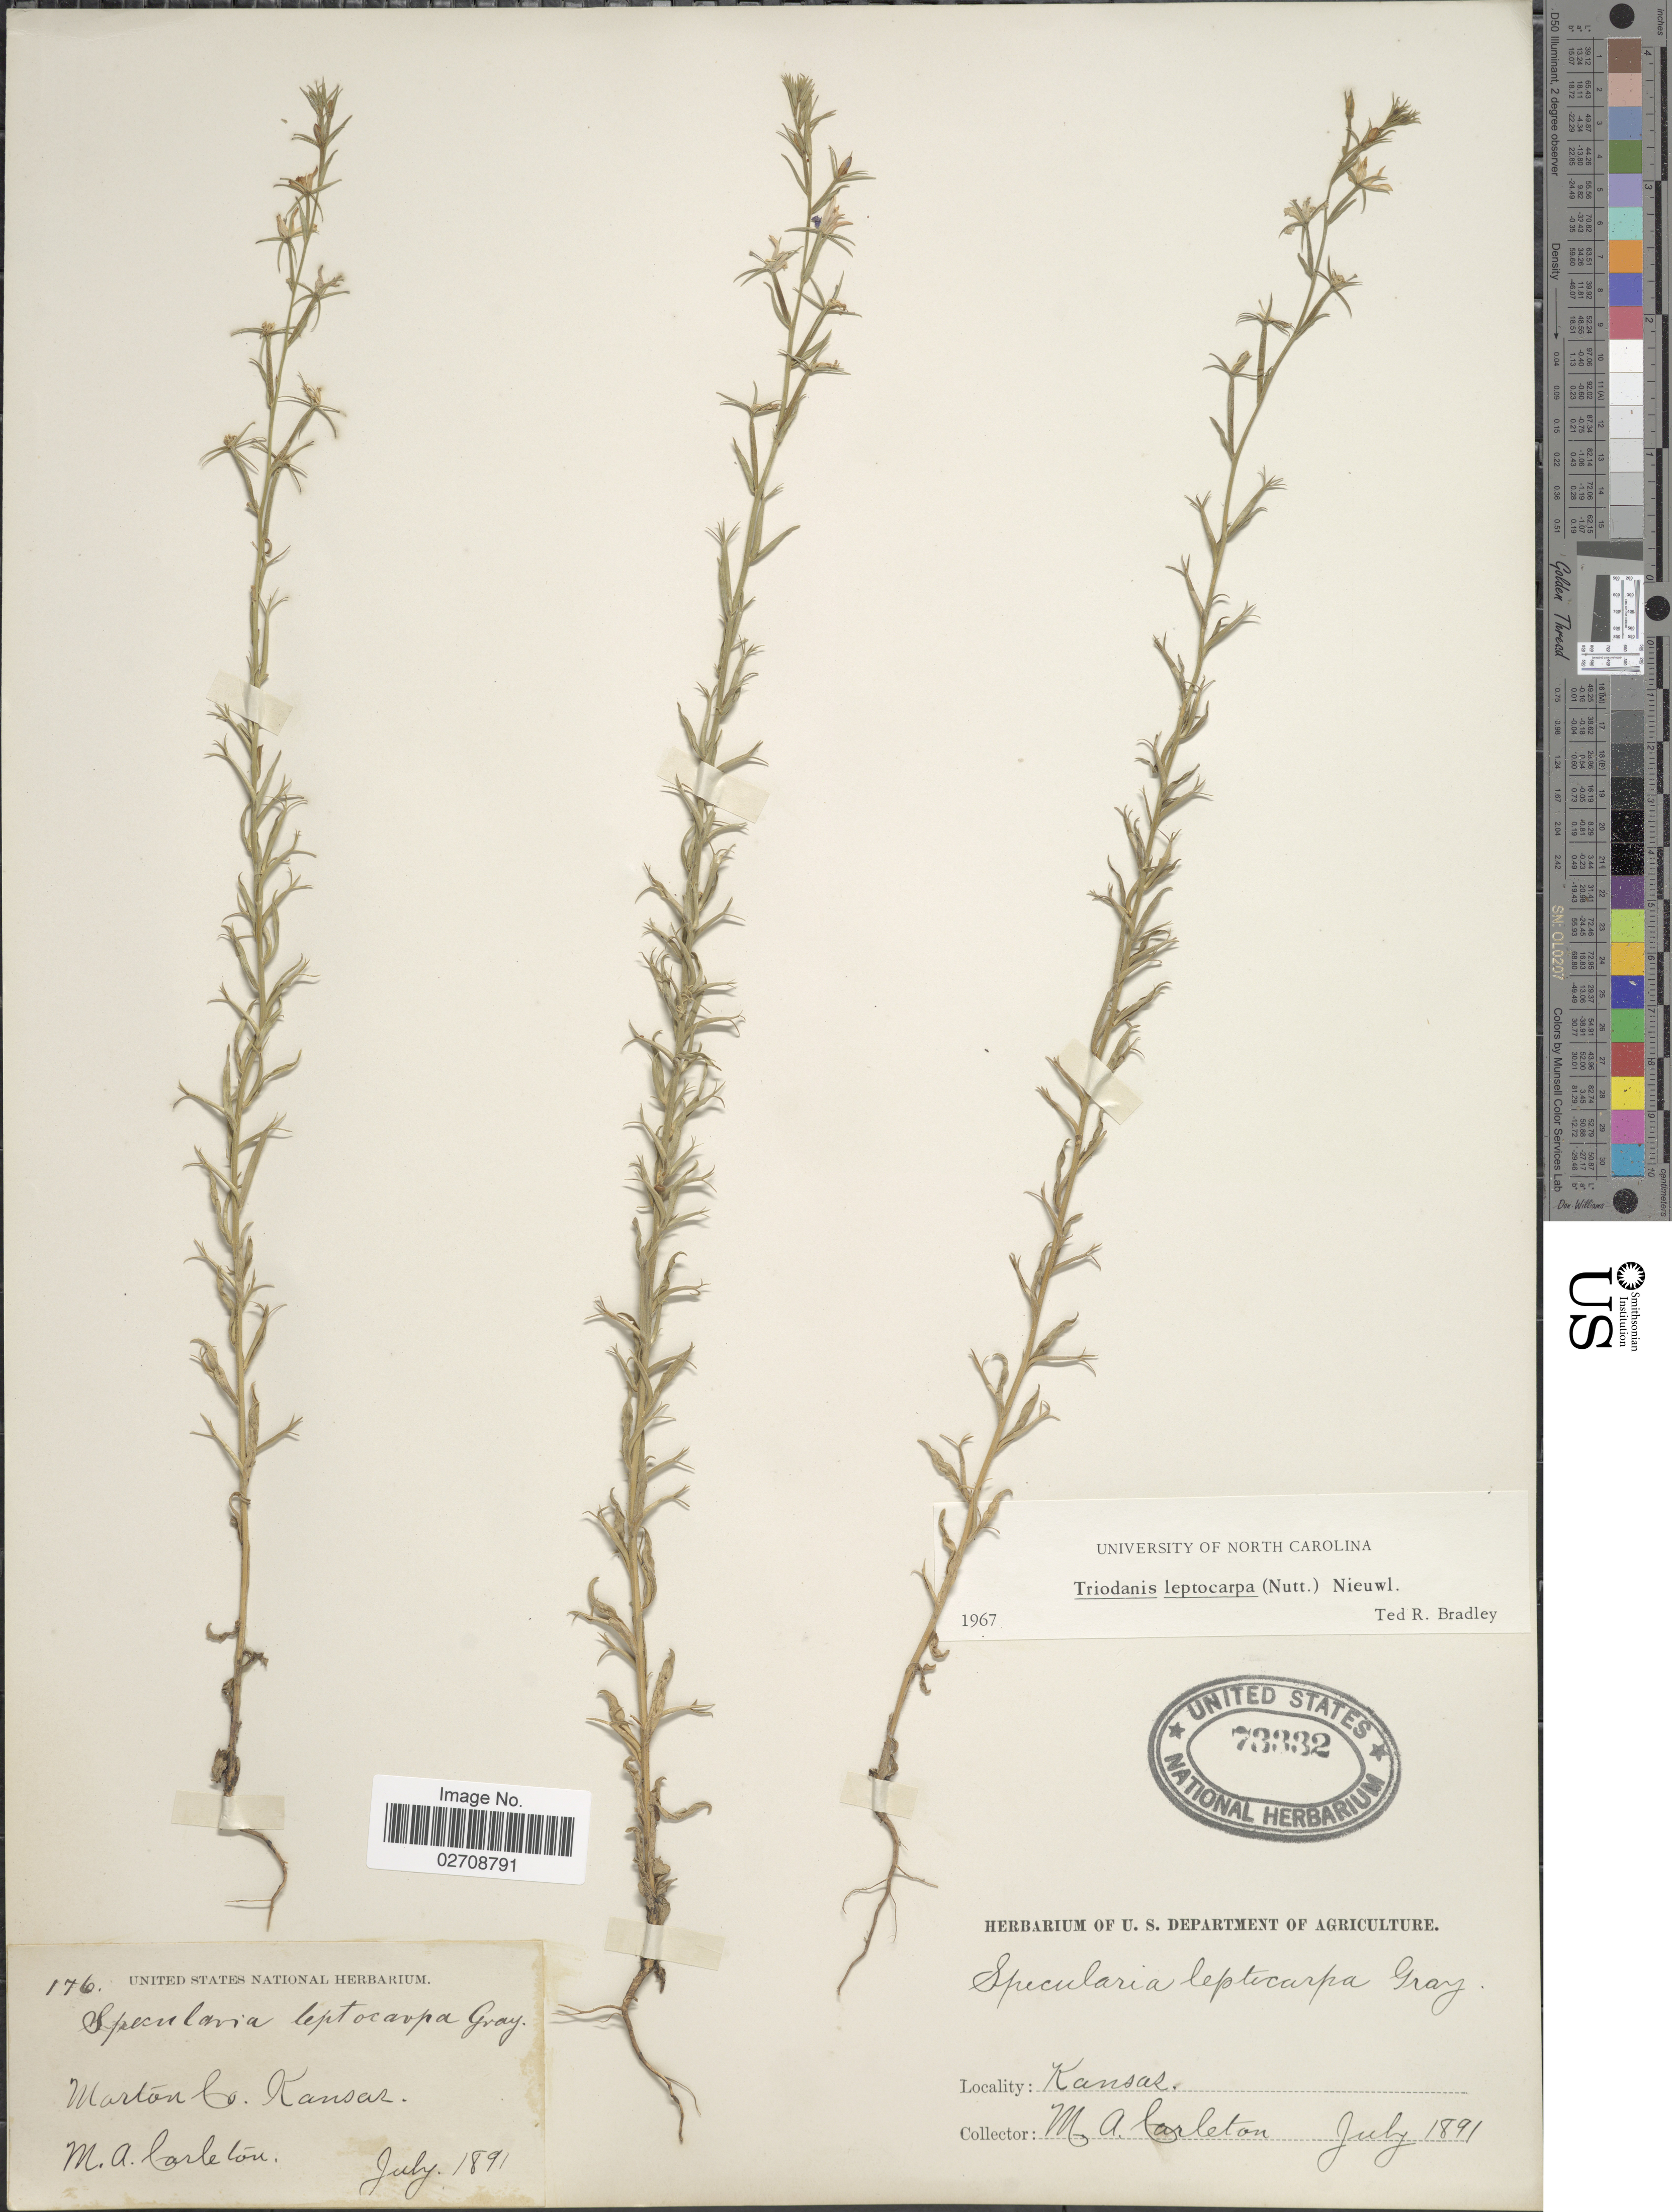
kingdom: Plantae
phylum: Tracheophyta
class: Magnoliopsida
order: Asterales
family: Campanulaceae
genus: Triodanis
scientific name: Triodanis leptocarpa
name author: Nieuwl.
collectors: M. A. Carleton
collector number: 176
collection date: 1891-07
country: United States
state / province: Kansas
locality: Marton Co. Kansas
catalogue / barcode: US 73332